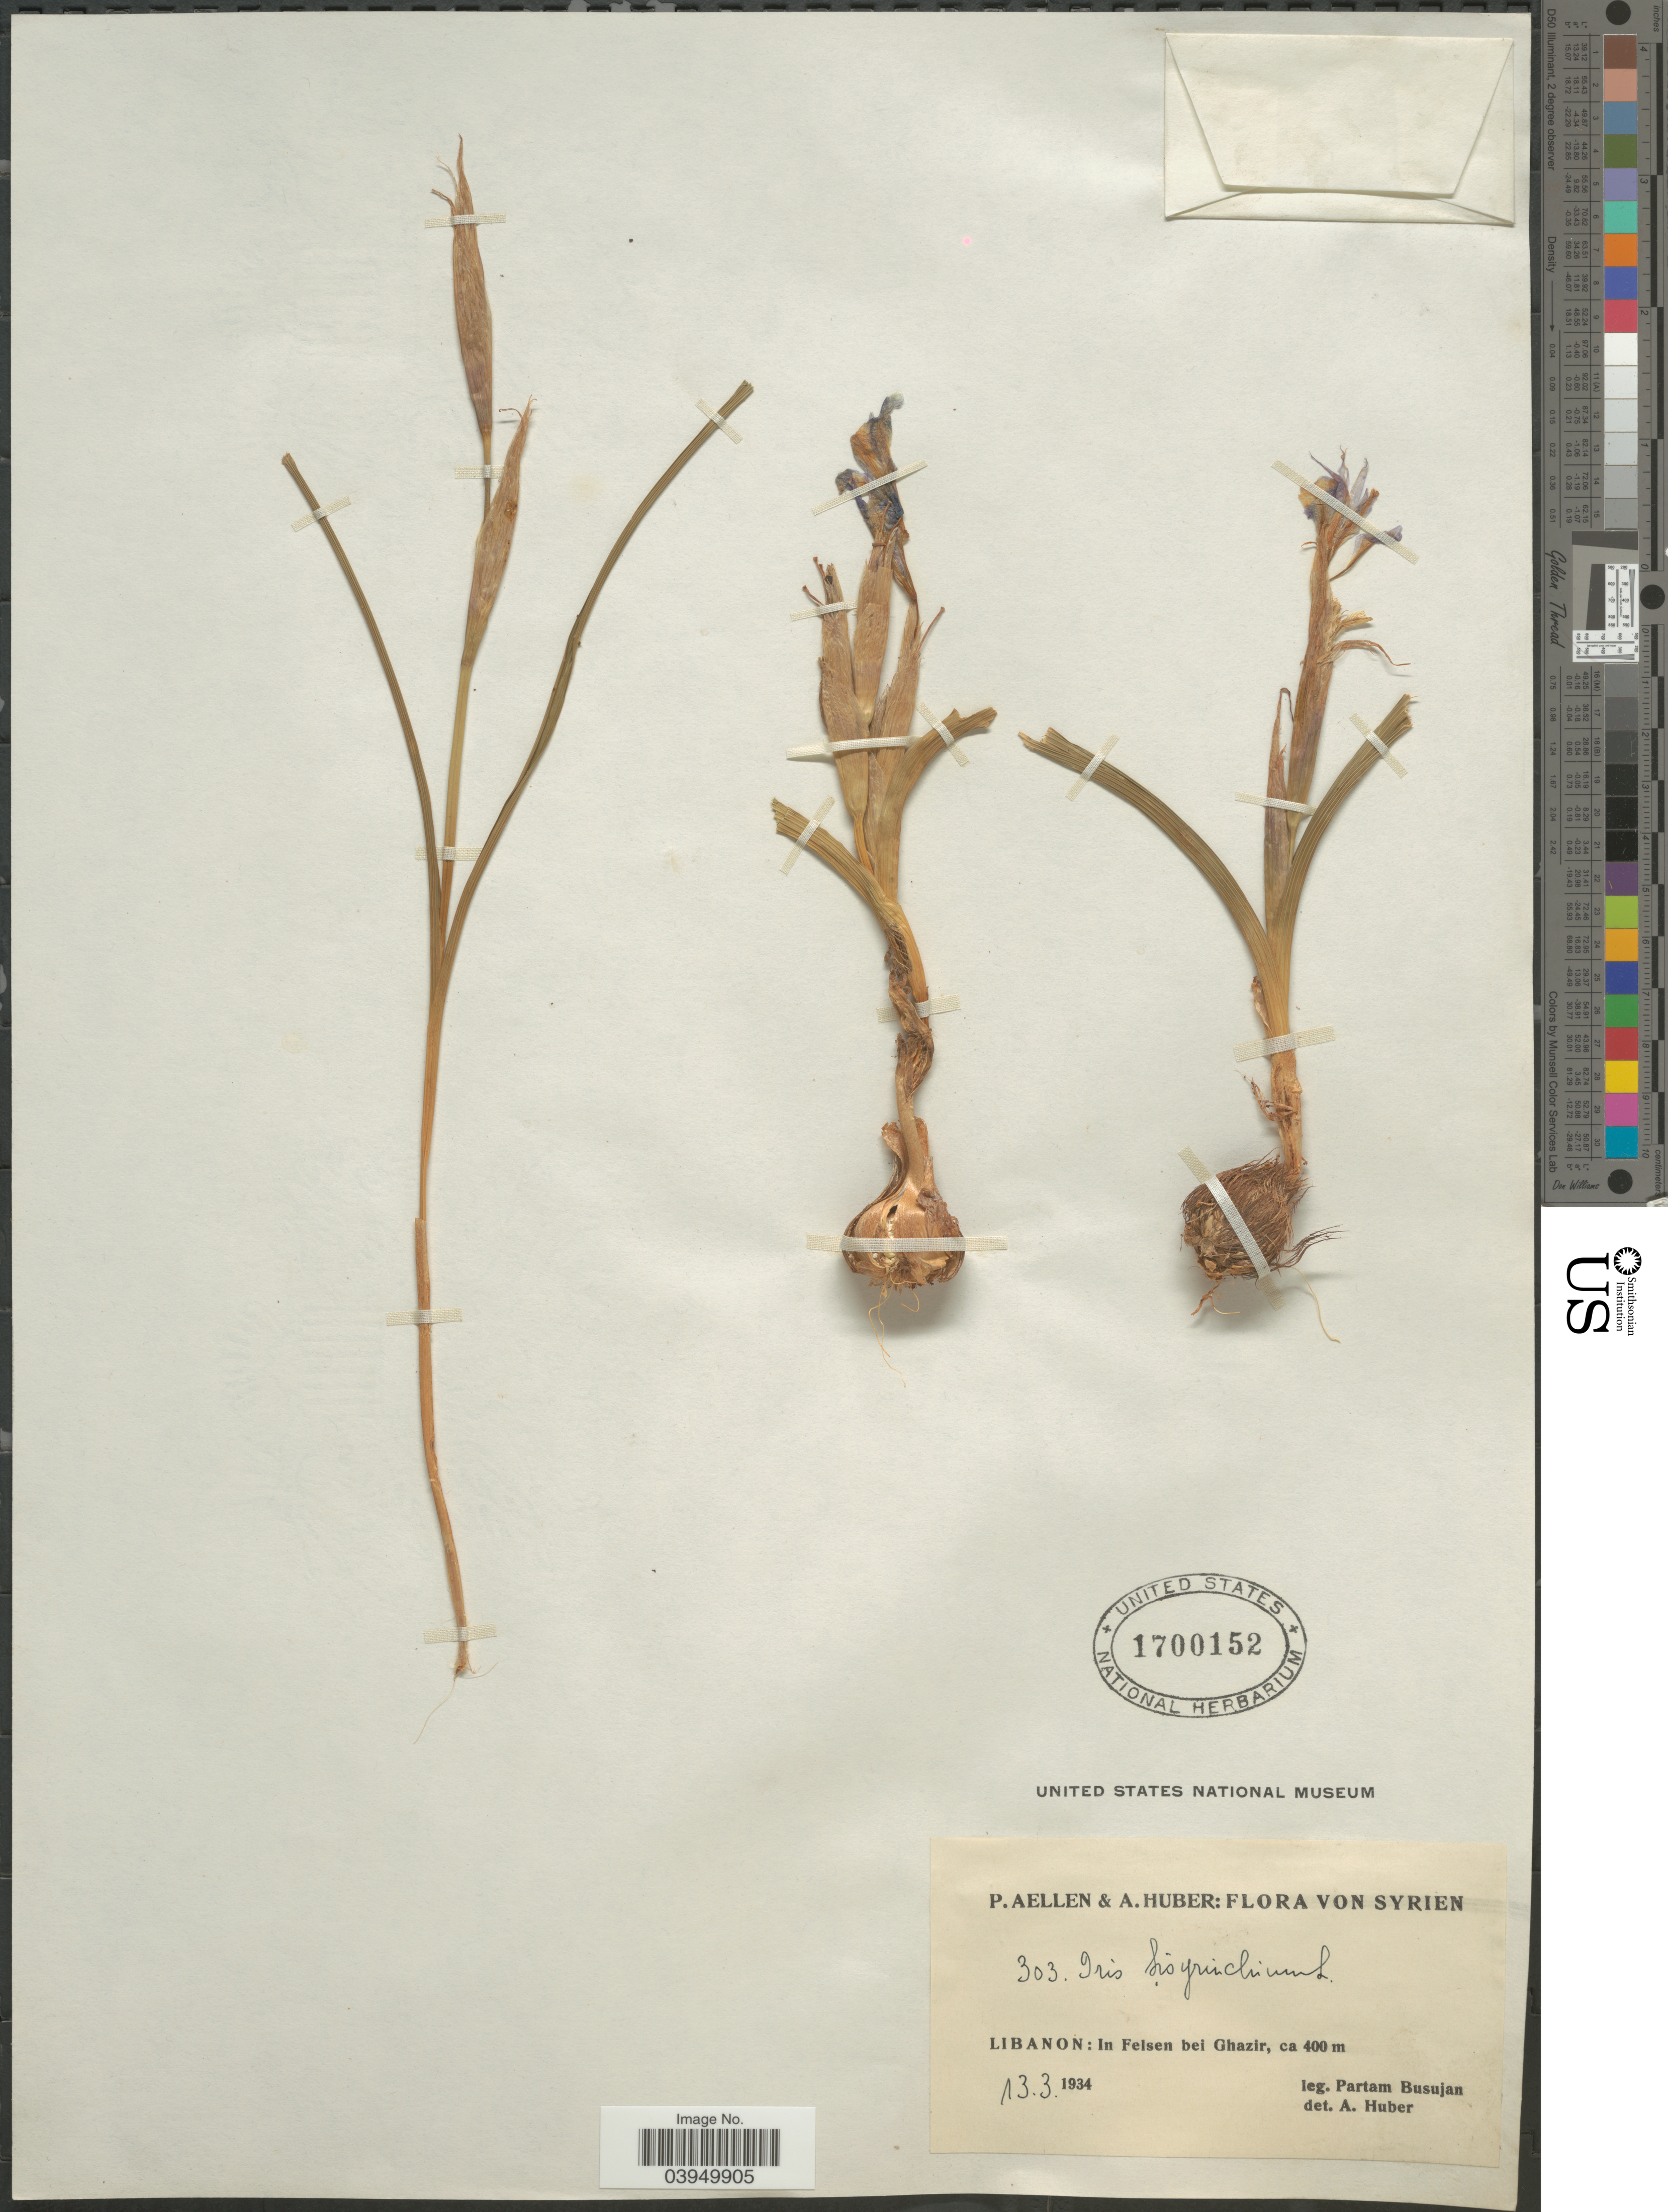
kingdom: Plantae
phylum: Tracheophyta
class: Liliopsida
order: Asparagales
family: Iridaceae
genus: Iris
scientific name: Iris sisyrinchium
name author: L.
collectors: P. Busujan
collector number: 303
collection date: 1934-03-13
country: Lebanon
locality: Syrien. Libanon: In Felsen bei Ghazir.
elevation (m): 400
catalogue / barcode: US 1700152